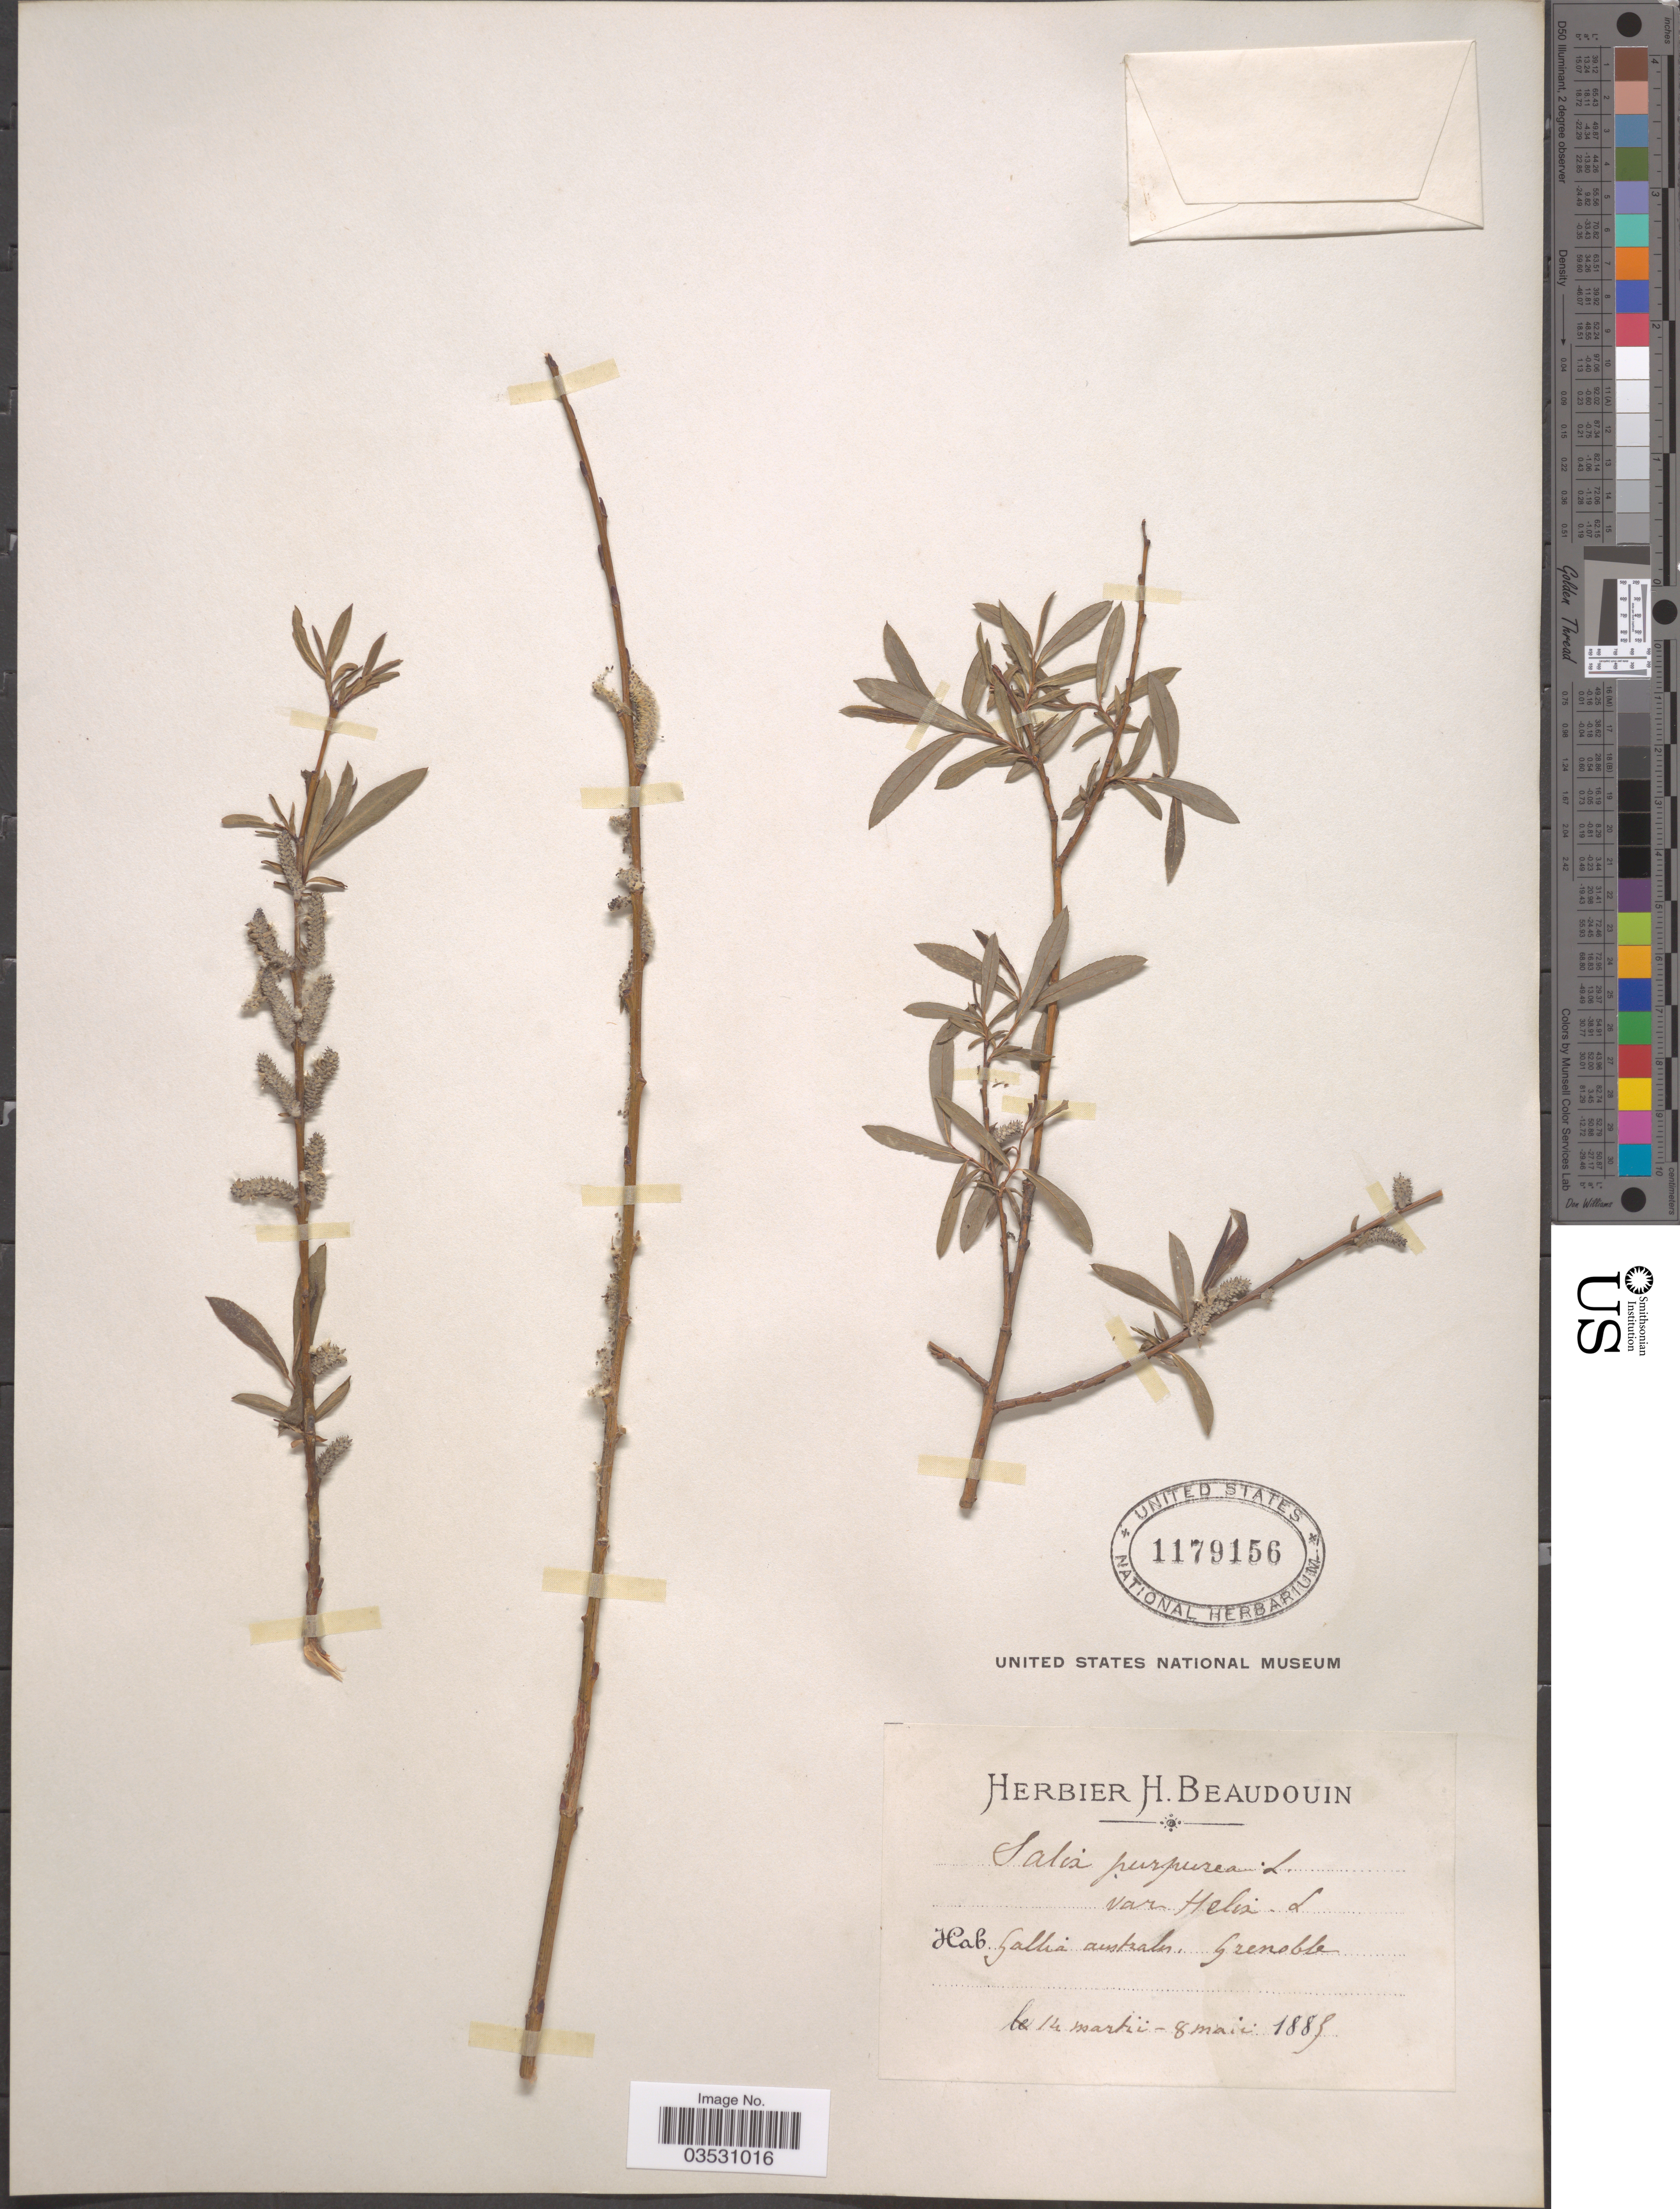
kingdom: Plantae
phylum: Tracheophyta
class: Magnoliopsida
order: Malpighiales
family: Salicaceae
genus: Salix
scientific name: Salix purpurea var. helix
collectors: ex herb. H. Beaudouin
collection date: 1883-03-14/1883-05-08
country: France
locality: Gallia austrles, Grenoble.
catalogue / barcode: US 1179156